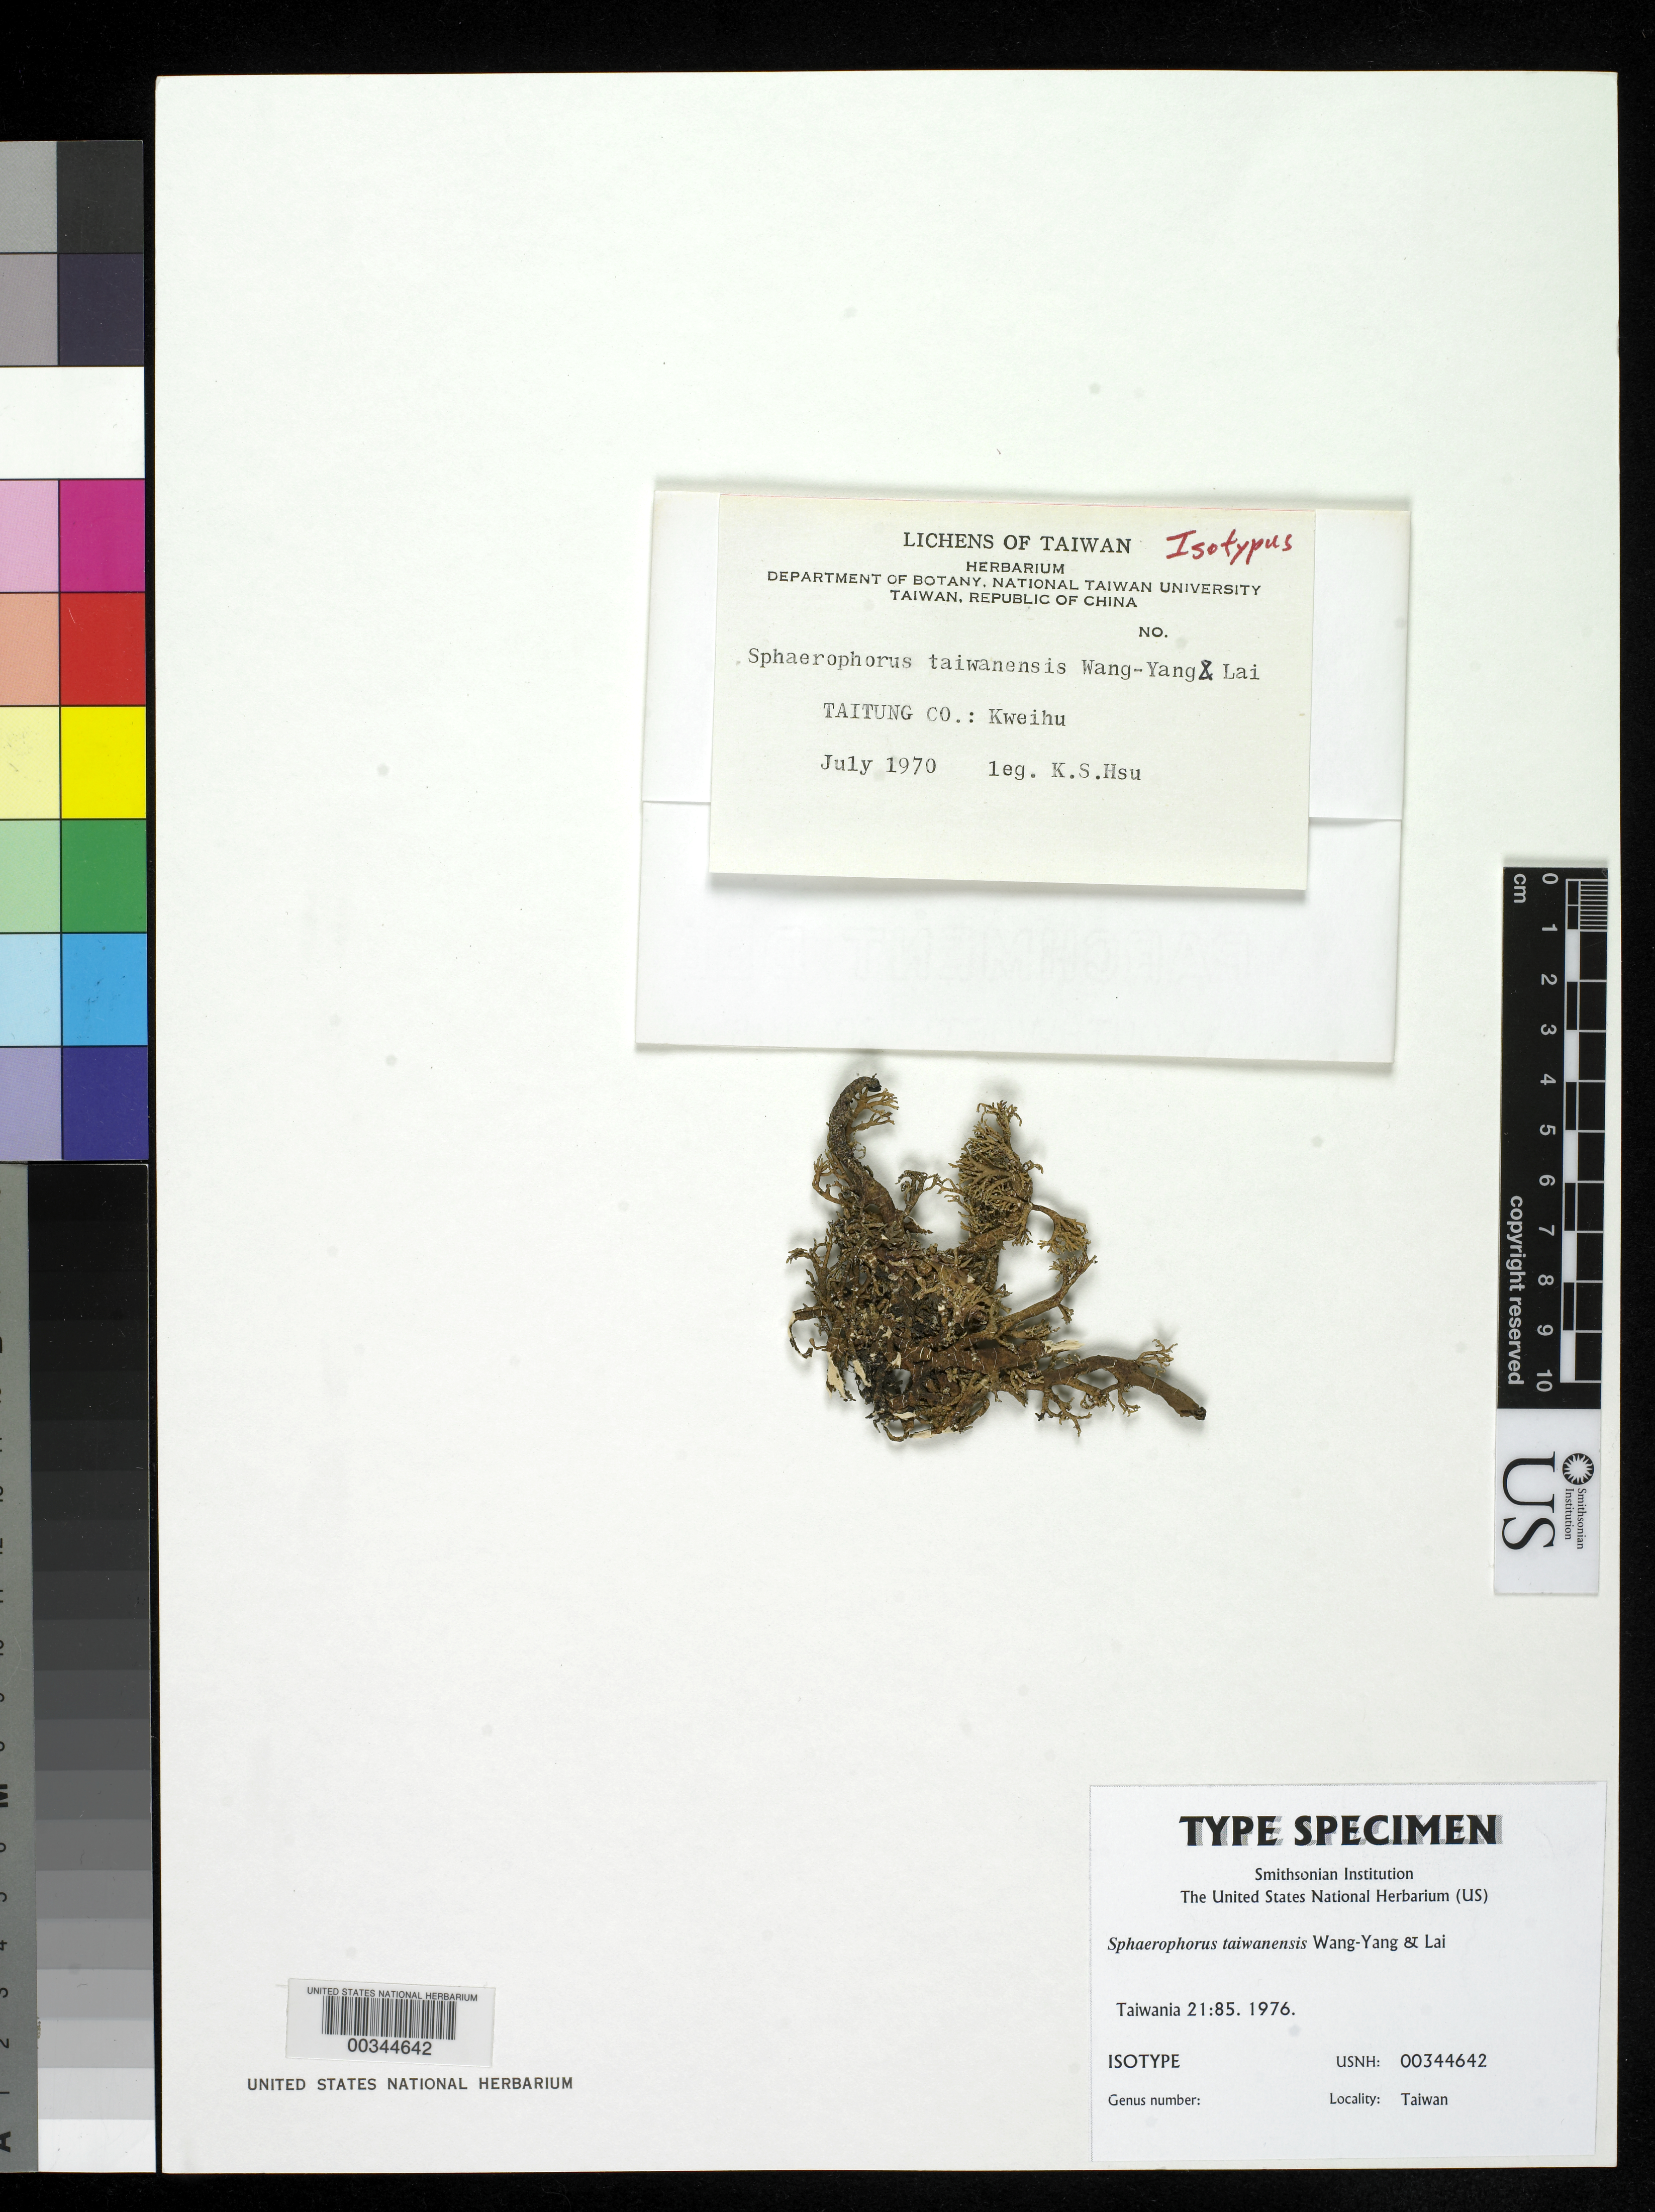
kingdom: Fungi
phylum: Ascomycota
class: Lecanoromycetes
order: Lecanorales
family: Sphaerophoraceae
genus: Sphaerophorus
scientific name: Sphaerophorus taiwanensis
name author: Wang-Yang & M. J. Lai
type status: Isotype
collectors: K. Hsu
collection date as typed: Jul 1970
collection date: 1970-07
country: Taiwan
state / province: Taitung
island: Taiwan [Formosa]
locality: Kweihu.